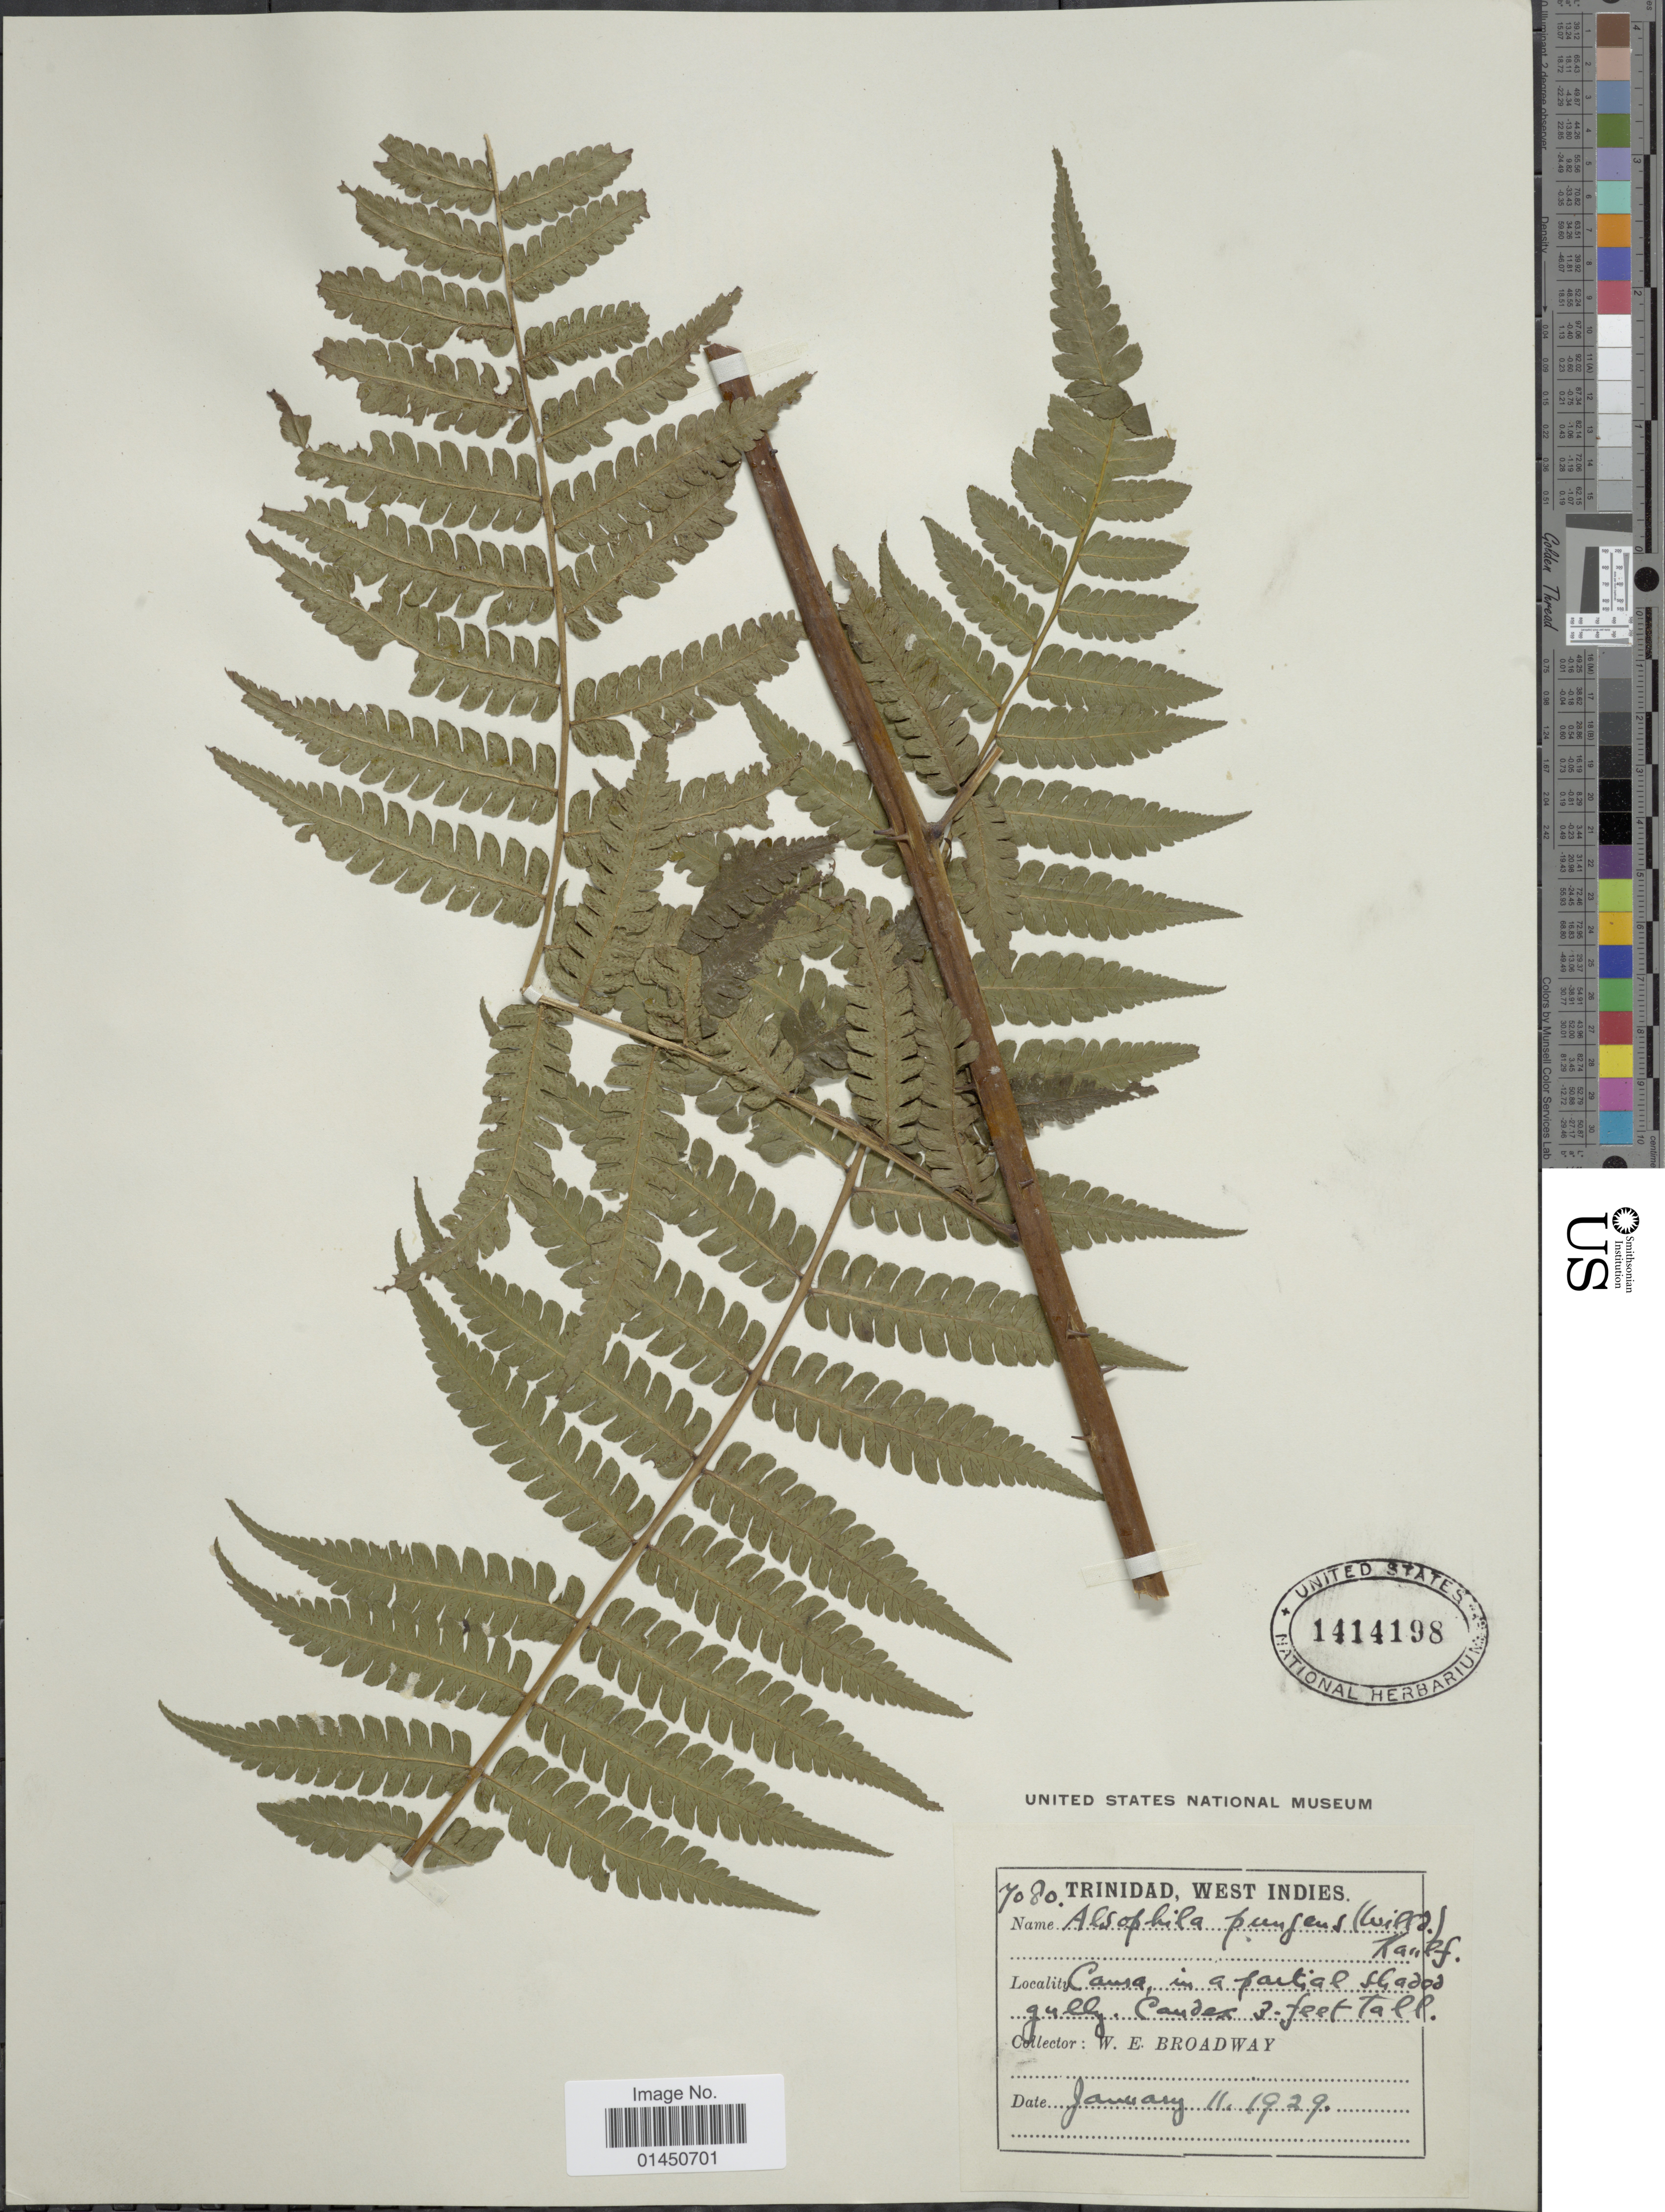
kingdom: Plantae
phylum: Tracheophyta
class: Polypodiopsida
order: Cyatheales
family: Cyatheaceae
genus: Cyathea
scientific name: Cyathea pungens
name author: (Willd.) Domin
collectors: W. E. Broadway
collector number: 7080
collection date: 1929-01-11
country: Trinidad and Tobago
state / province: Trinidad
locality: Caura, in a partial shaded gully.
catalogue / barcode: US 1414198